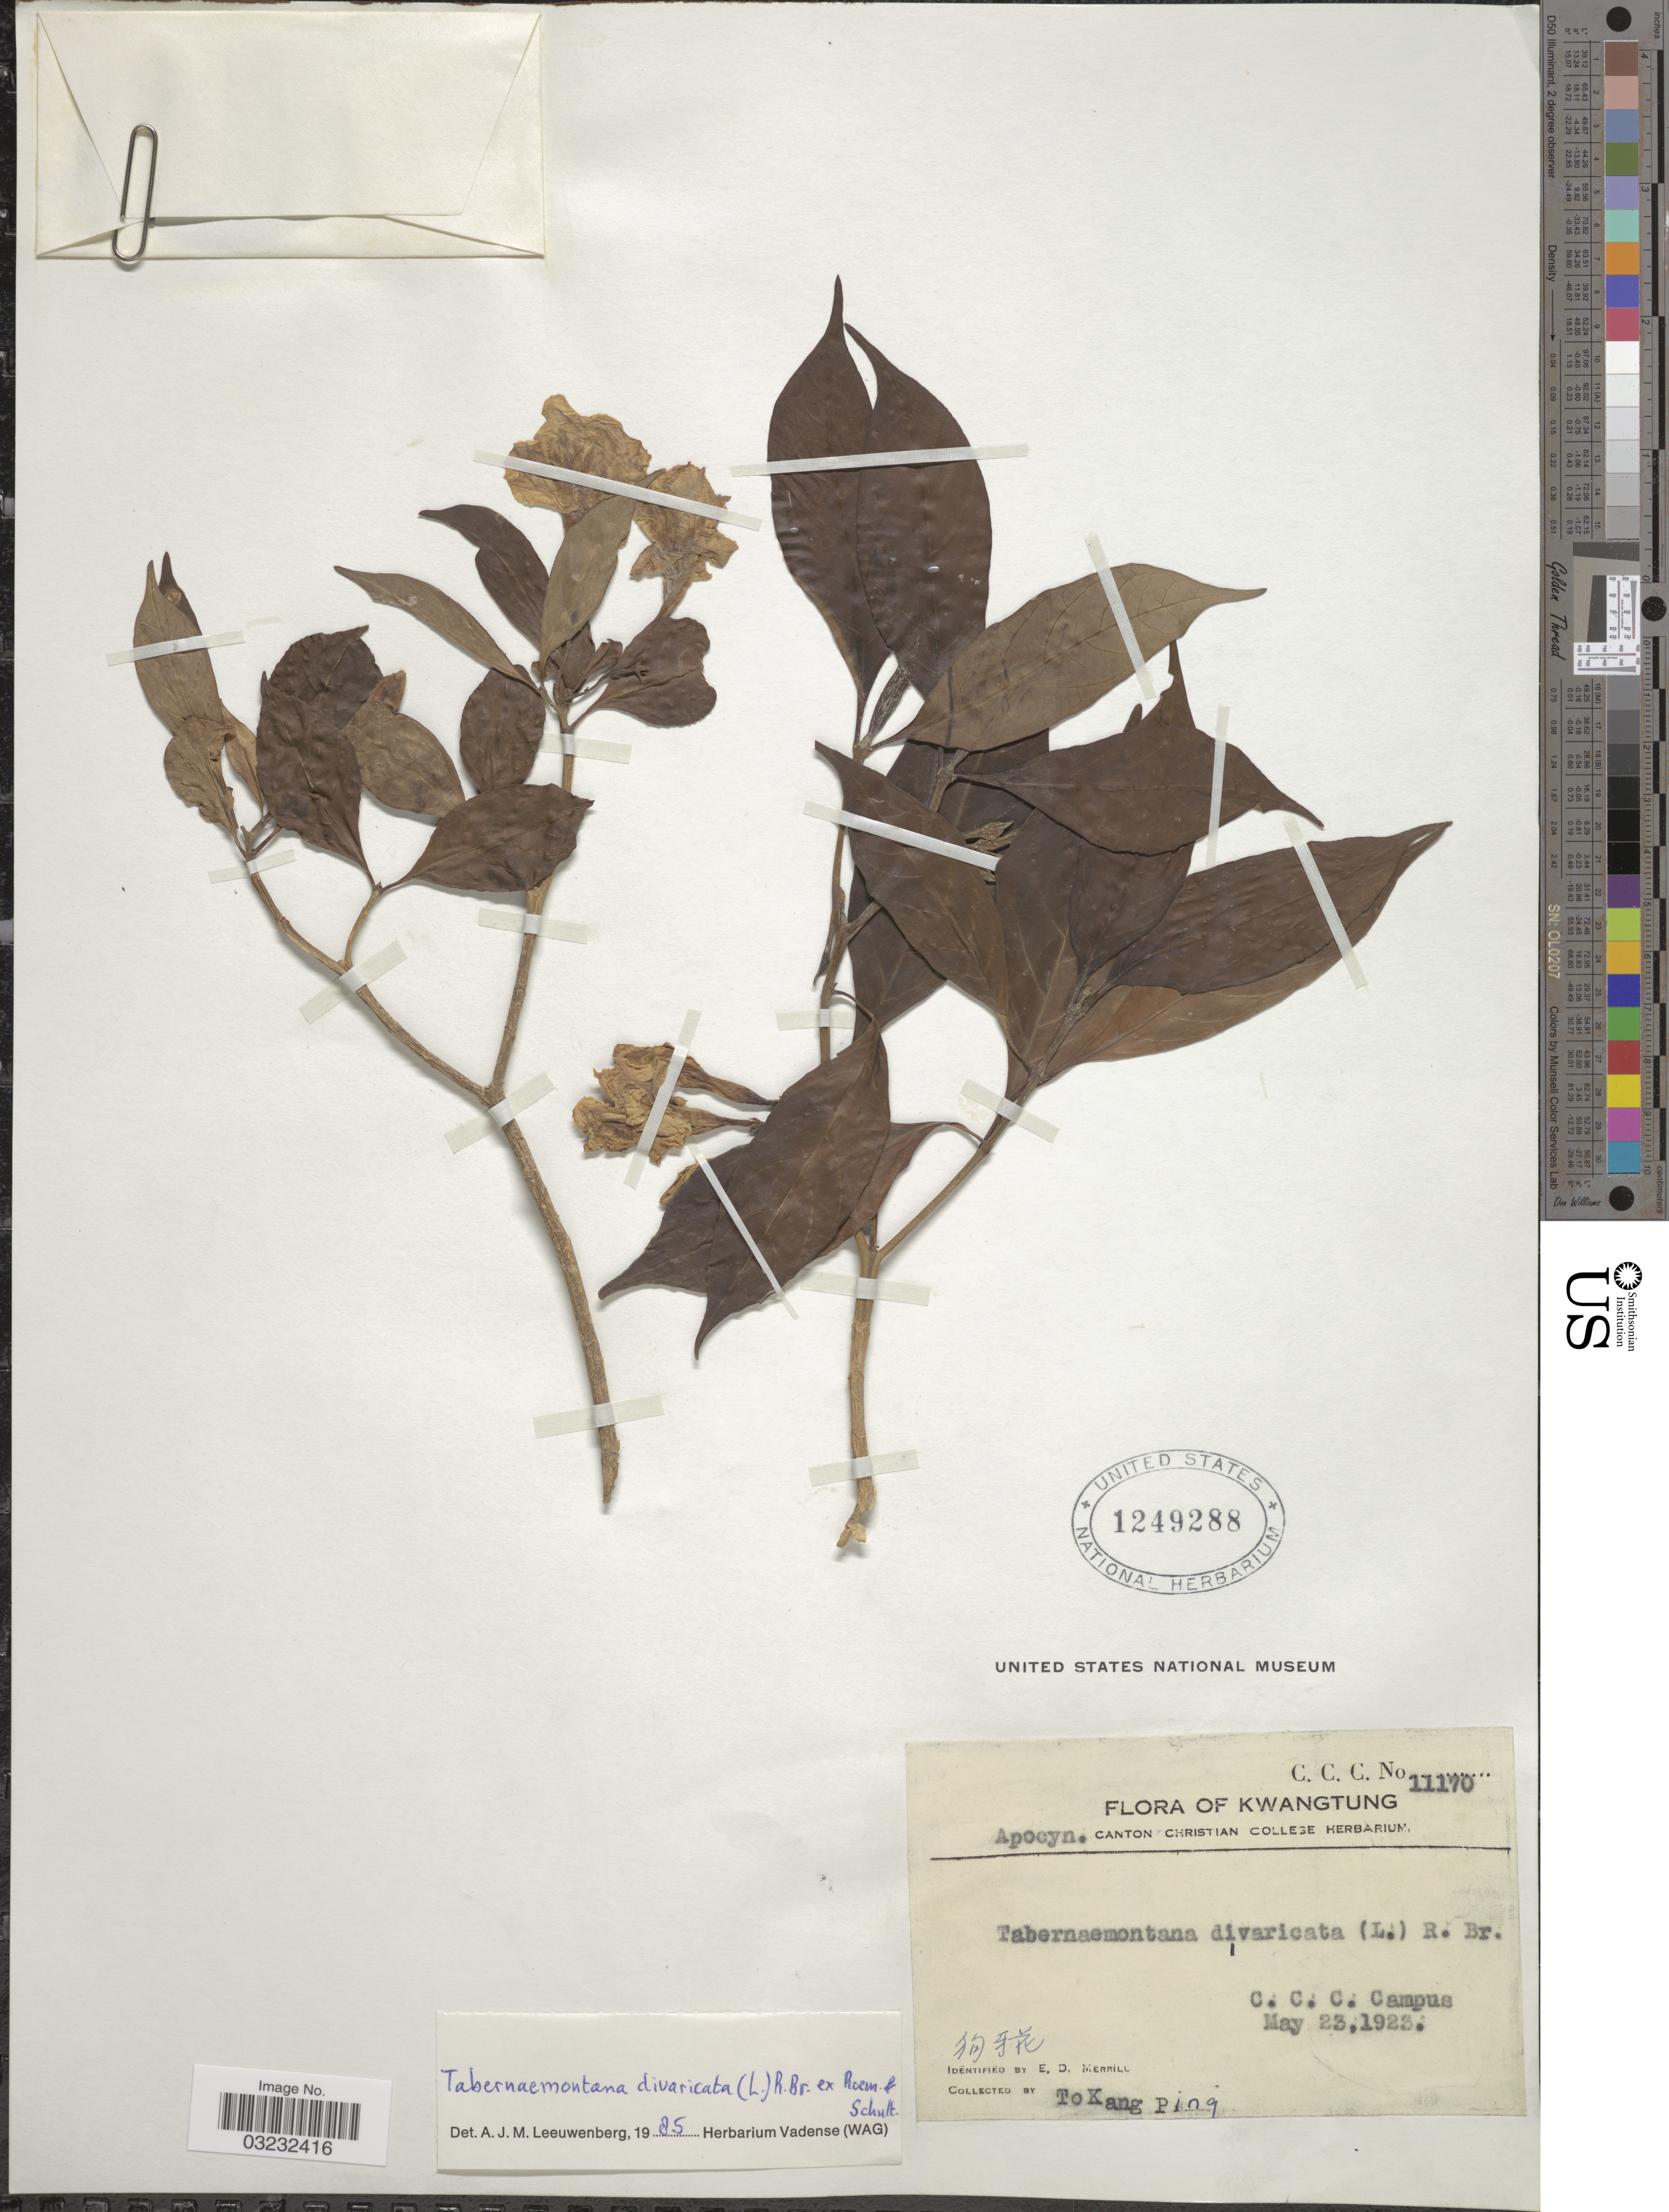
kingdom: Plantae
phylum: Tracheophyta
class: Magnoliopsida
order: Gentianales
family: Apocynaceae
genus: Tabernaemontana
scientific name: Tabernaemontana divaricata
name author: (L.) R. Br. ex Roem. & Schult.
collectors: T. Ping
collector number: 11170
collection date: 1923-05-23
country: China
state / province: Guangdong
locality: Kwangtung, C.C.C. Campus.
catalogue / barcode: US 1249288